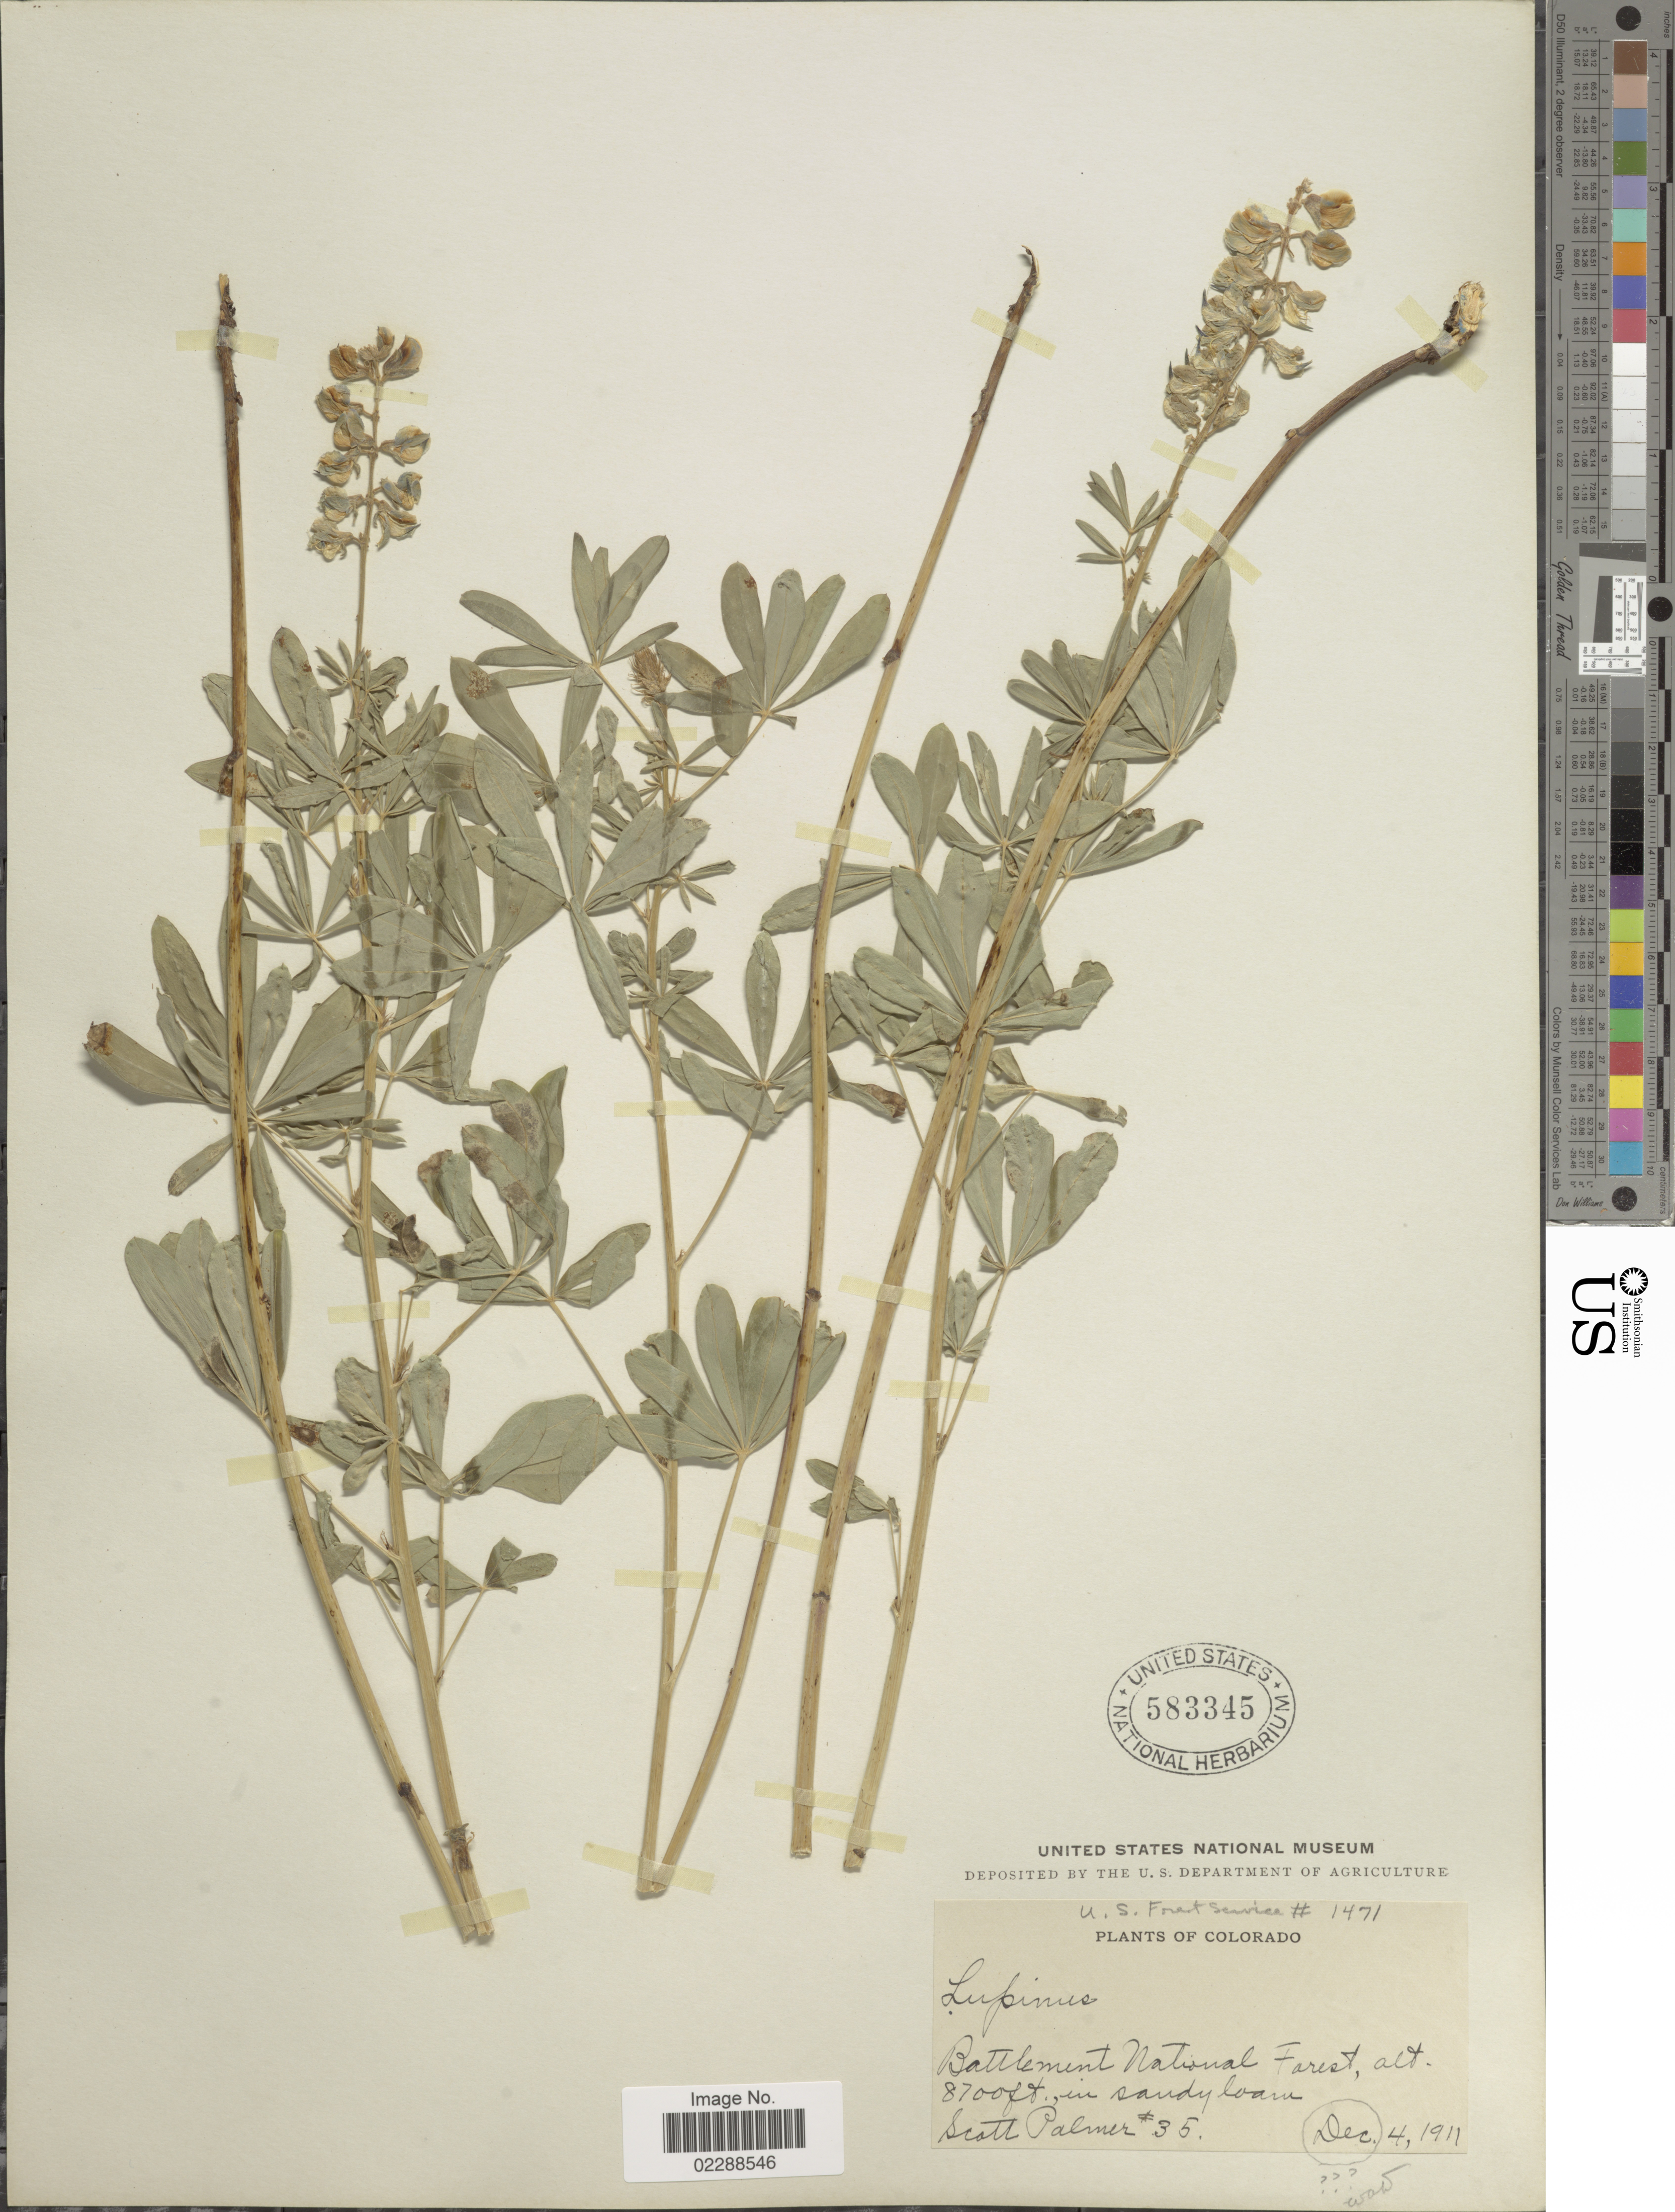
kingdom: Plantae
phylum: Tracheophyta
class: Magnoliopsida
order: Fabales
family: Fabaceae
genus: Lupinus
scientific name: Lupinus sp.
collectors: S. Palmer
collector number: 35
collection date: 1911-12-04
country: United States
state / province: Colorado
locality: Battlement National Forest,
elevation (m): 2652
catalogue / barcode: US 583345